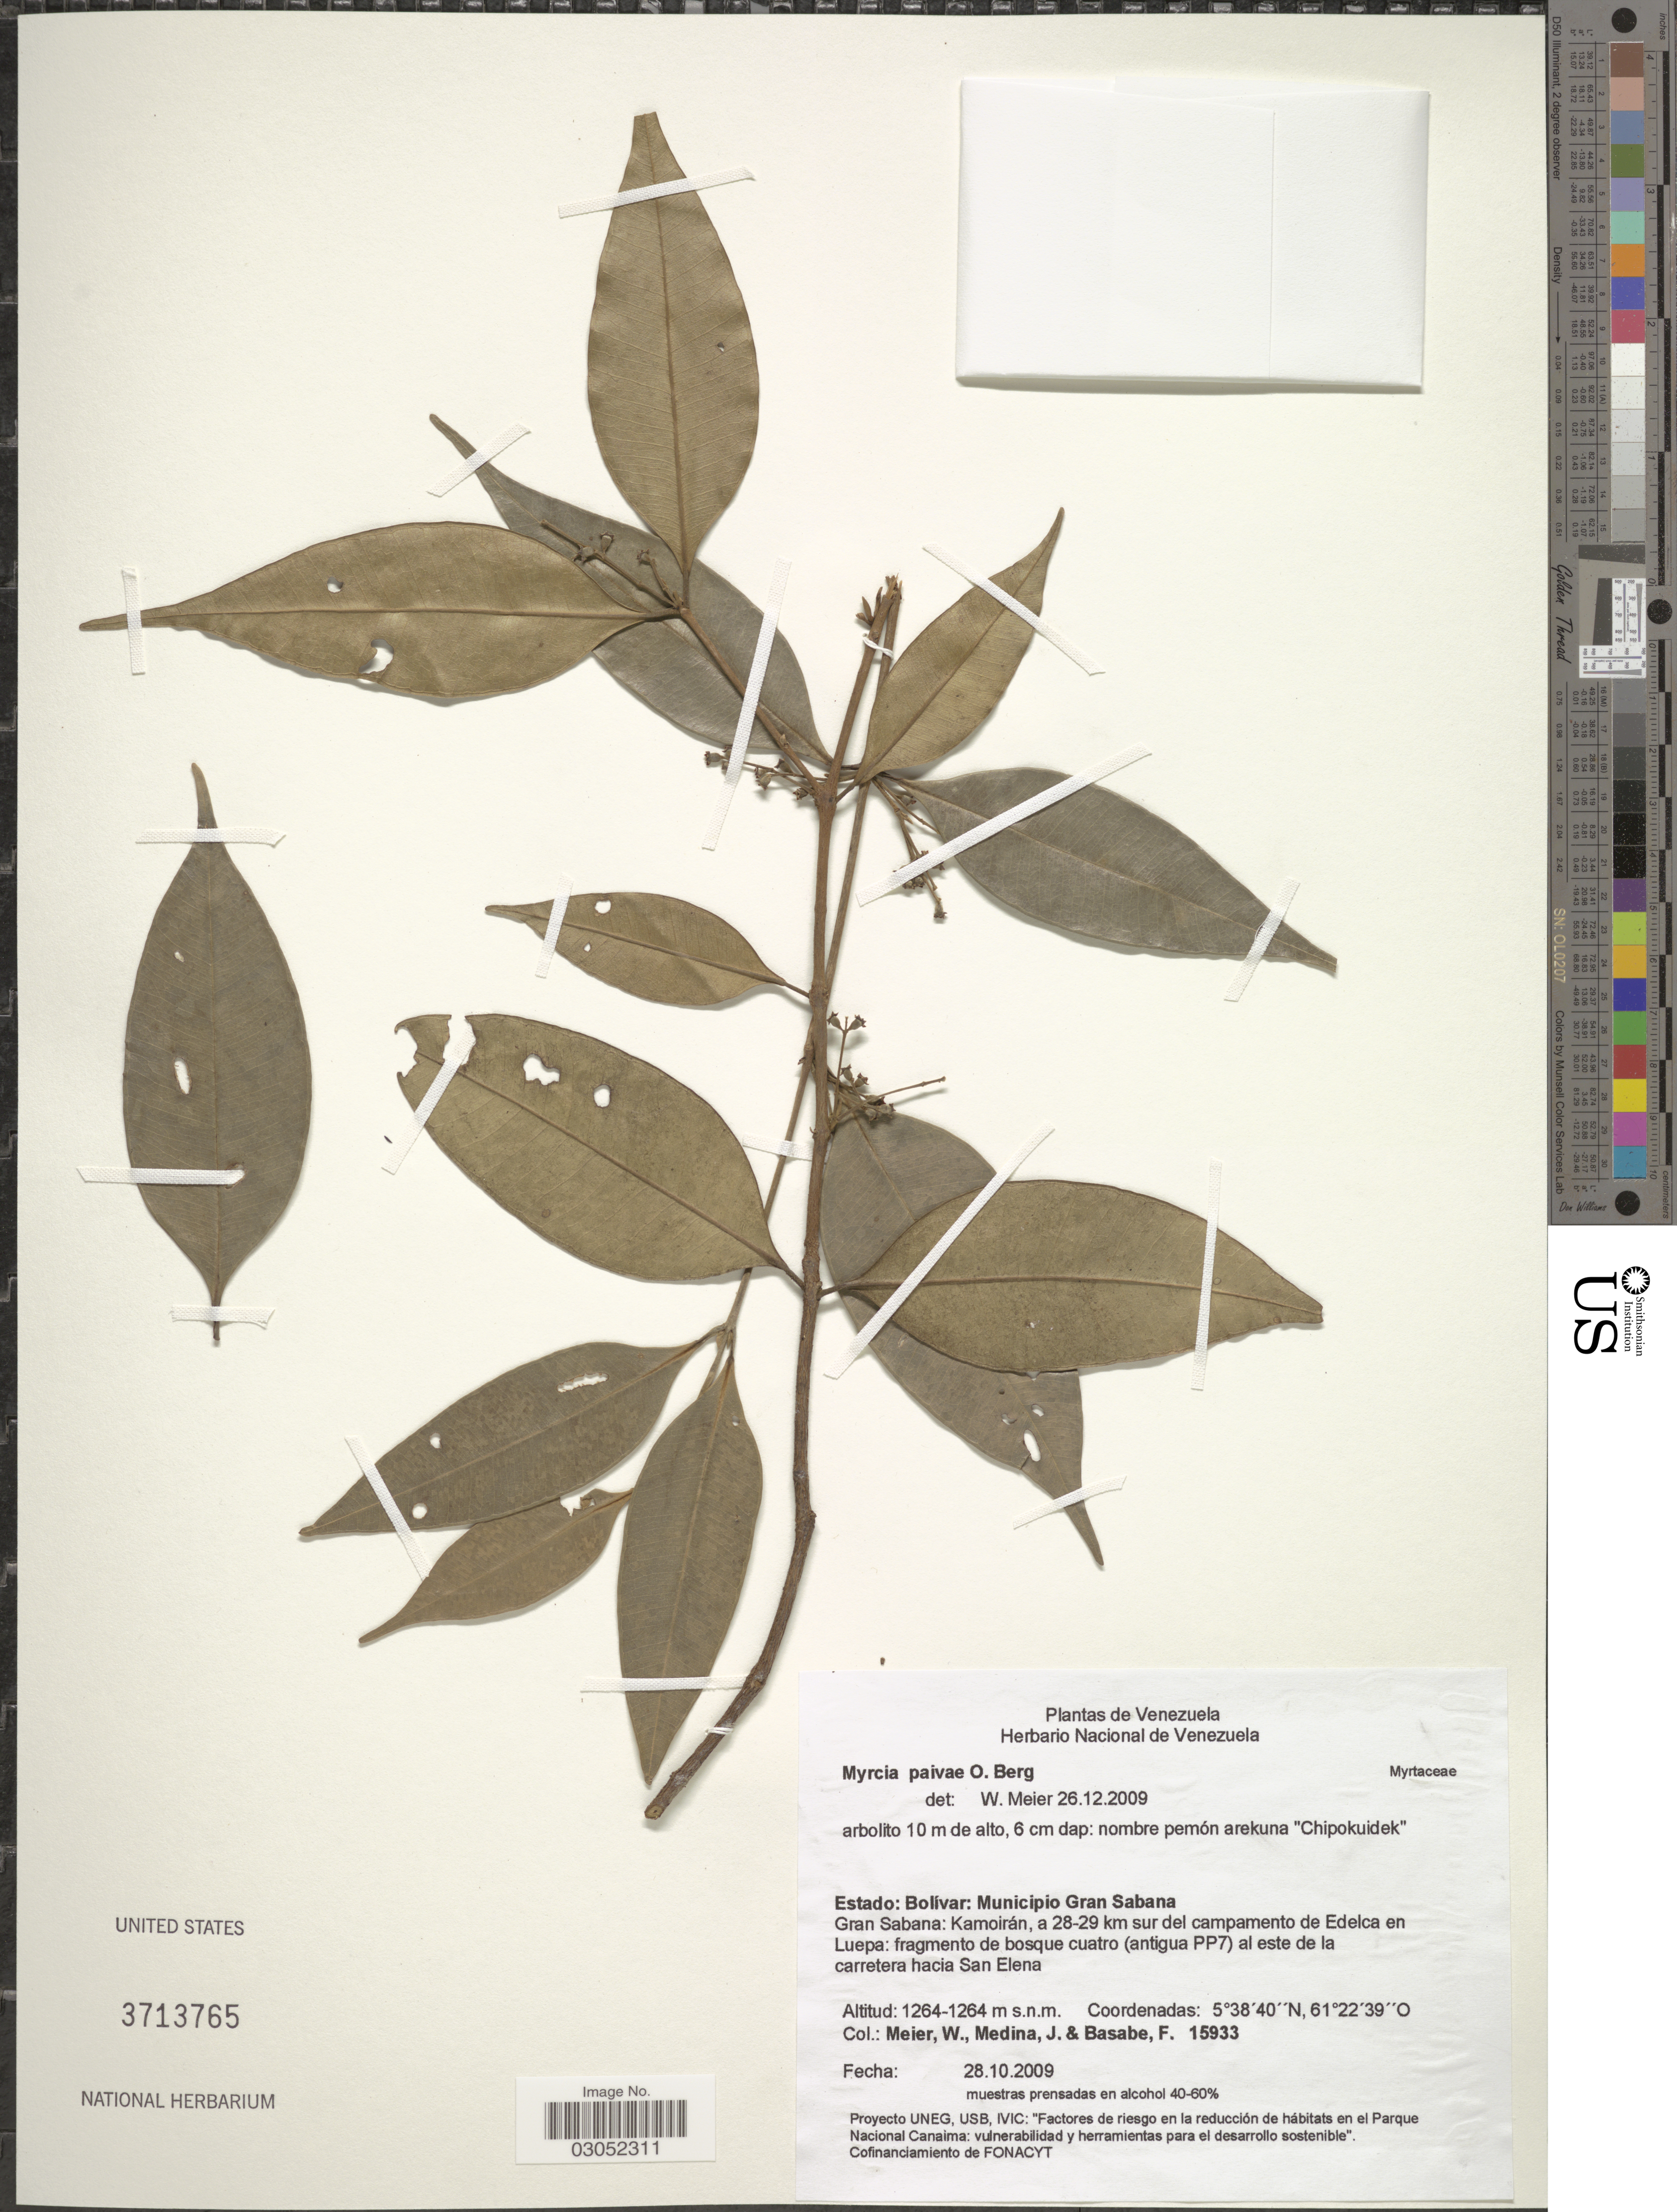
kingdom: Plantae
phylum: Tracheophyta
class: Magnoliopsida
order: Myrtales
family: Myrtaceae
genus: Myrcia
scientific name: Myrcia paivae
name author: O. Berg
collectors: W. Meier, J. Medina & F. Basabe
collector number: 15933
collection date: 2009-10-28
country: Venezuela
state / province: Bolivar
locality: Municipio Gran Sabana. Gran Sabana: Kamoirán, a 28-29 km sur del campamento de Edelca en Luepa: fragmento de bosque cuatro (antigua PP7) al este de la carretera hacia San Elena.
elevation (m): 1264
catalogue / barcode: US 3713765